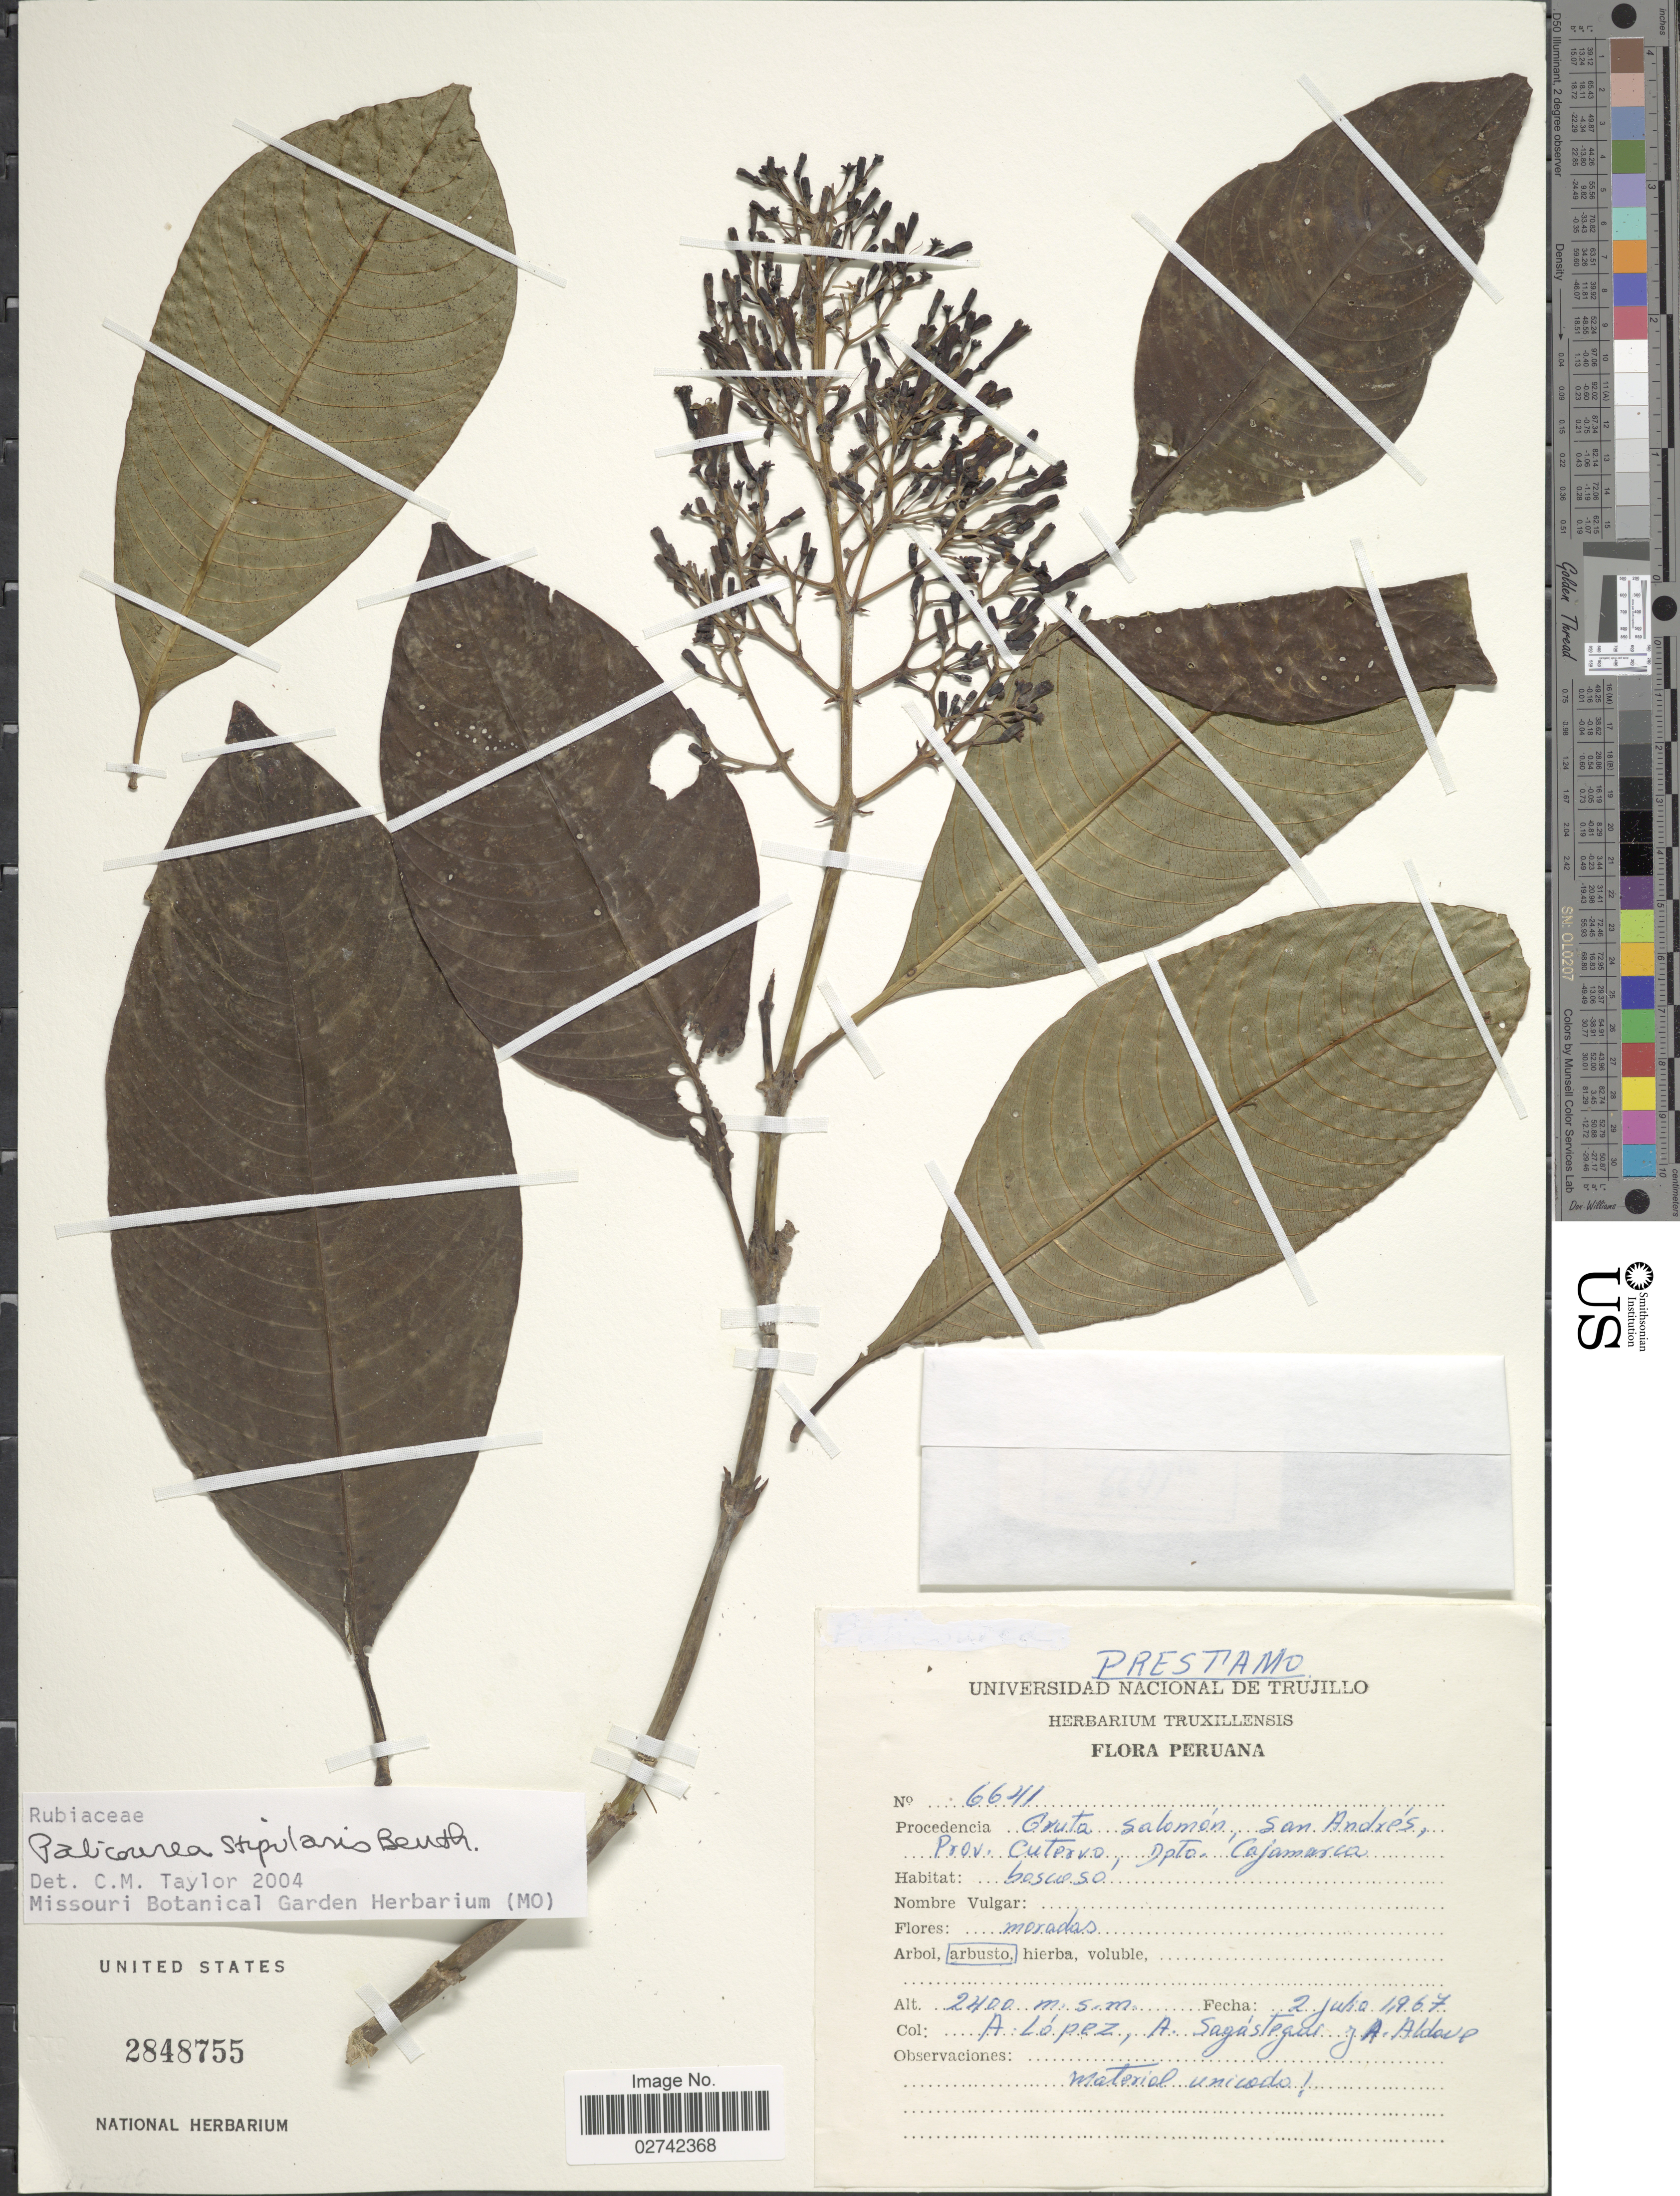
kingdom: Plantae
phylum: Tracheophyta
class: Magnoliopsida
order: Gentianales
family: Rubiaceae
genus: Palicourea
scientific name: Palicourea stipularis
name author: Benth.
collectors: A. López, A. Sagástequi & A. Aldave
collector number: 6641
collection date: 1967-07-02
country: Peru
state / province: Cajamarca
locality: Peruana, Gruta salomen, San Andres, Prov. Cutervo.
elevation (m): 2400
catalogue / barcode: US 2848755